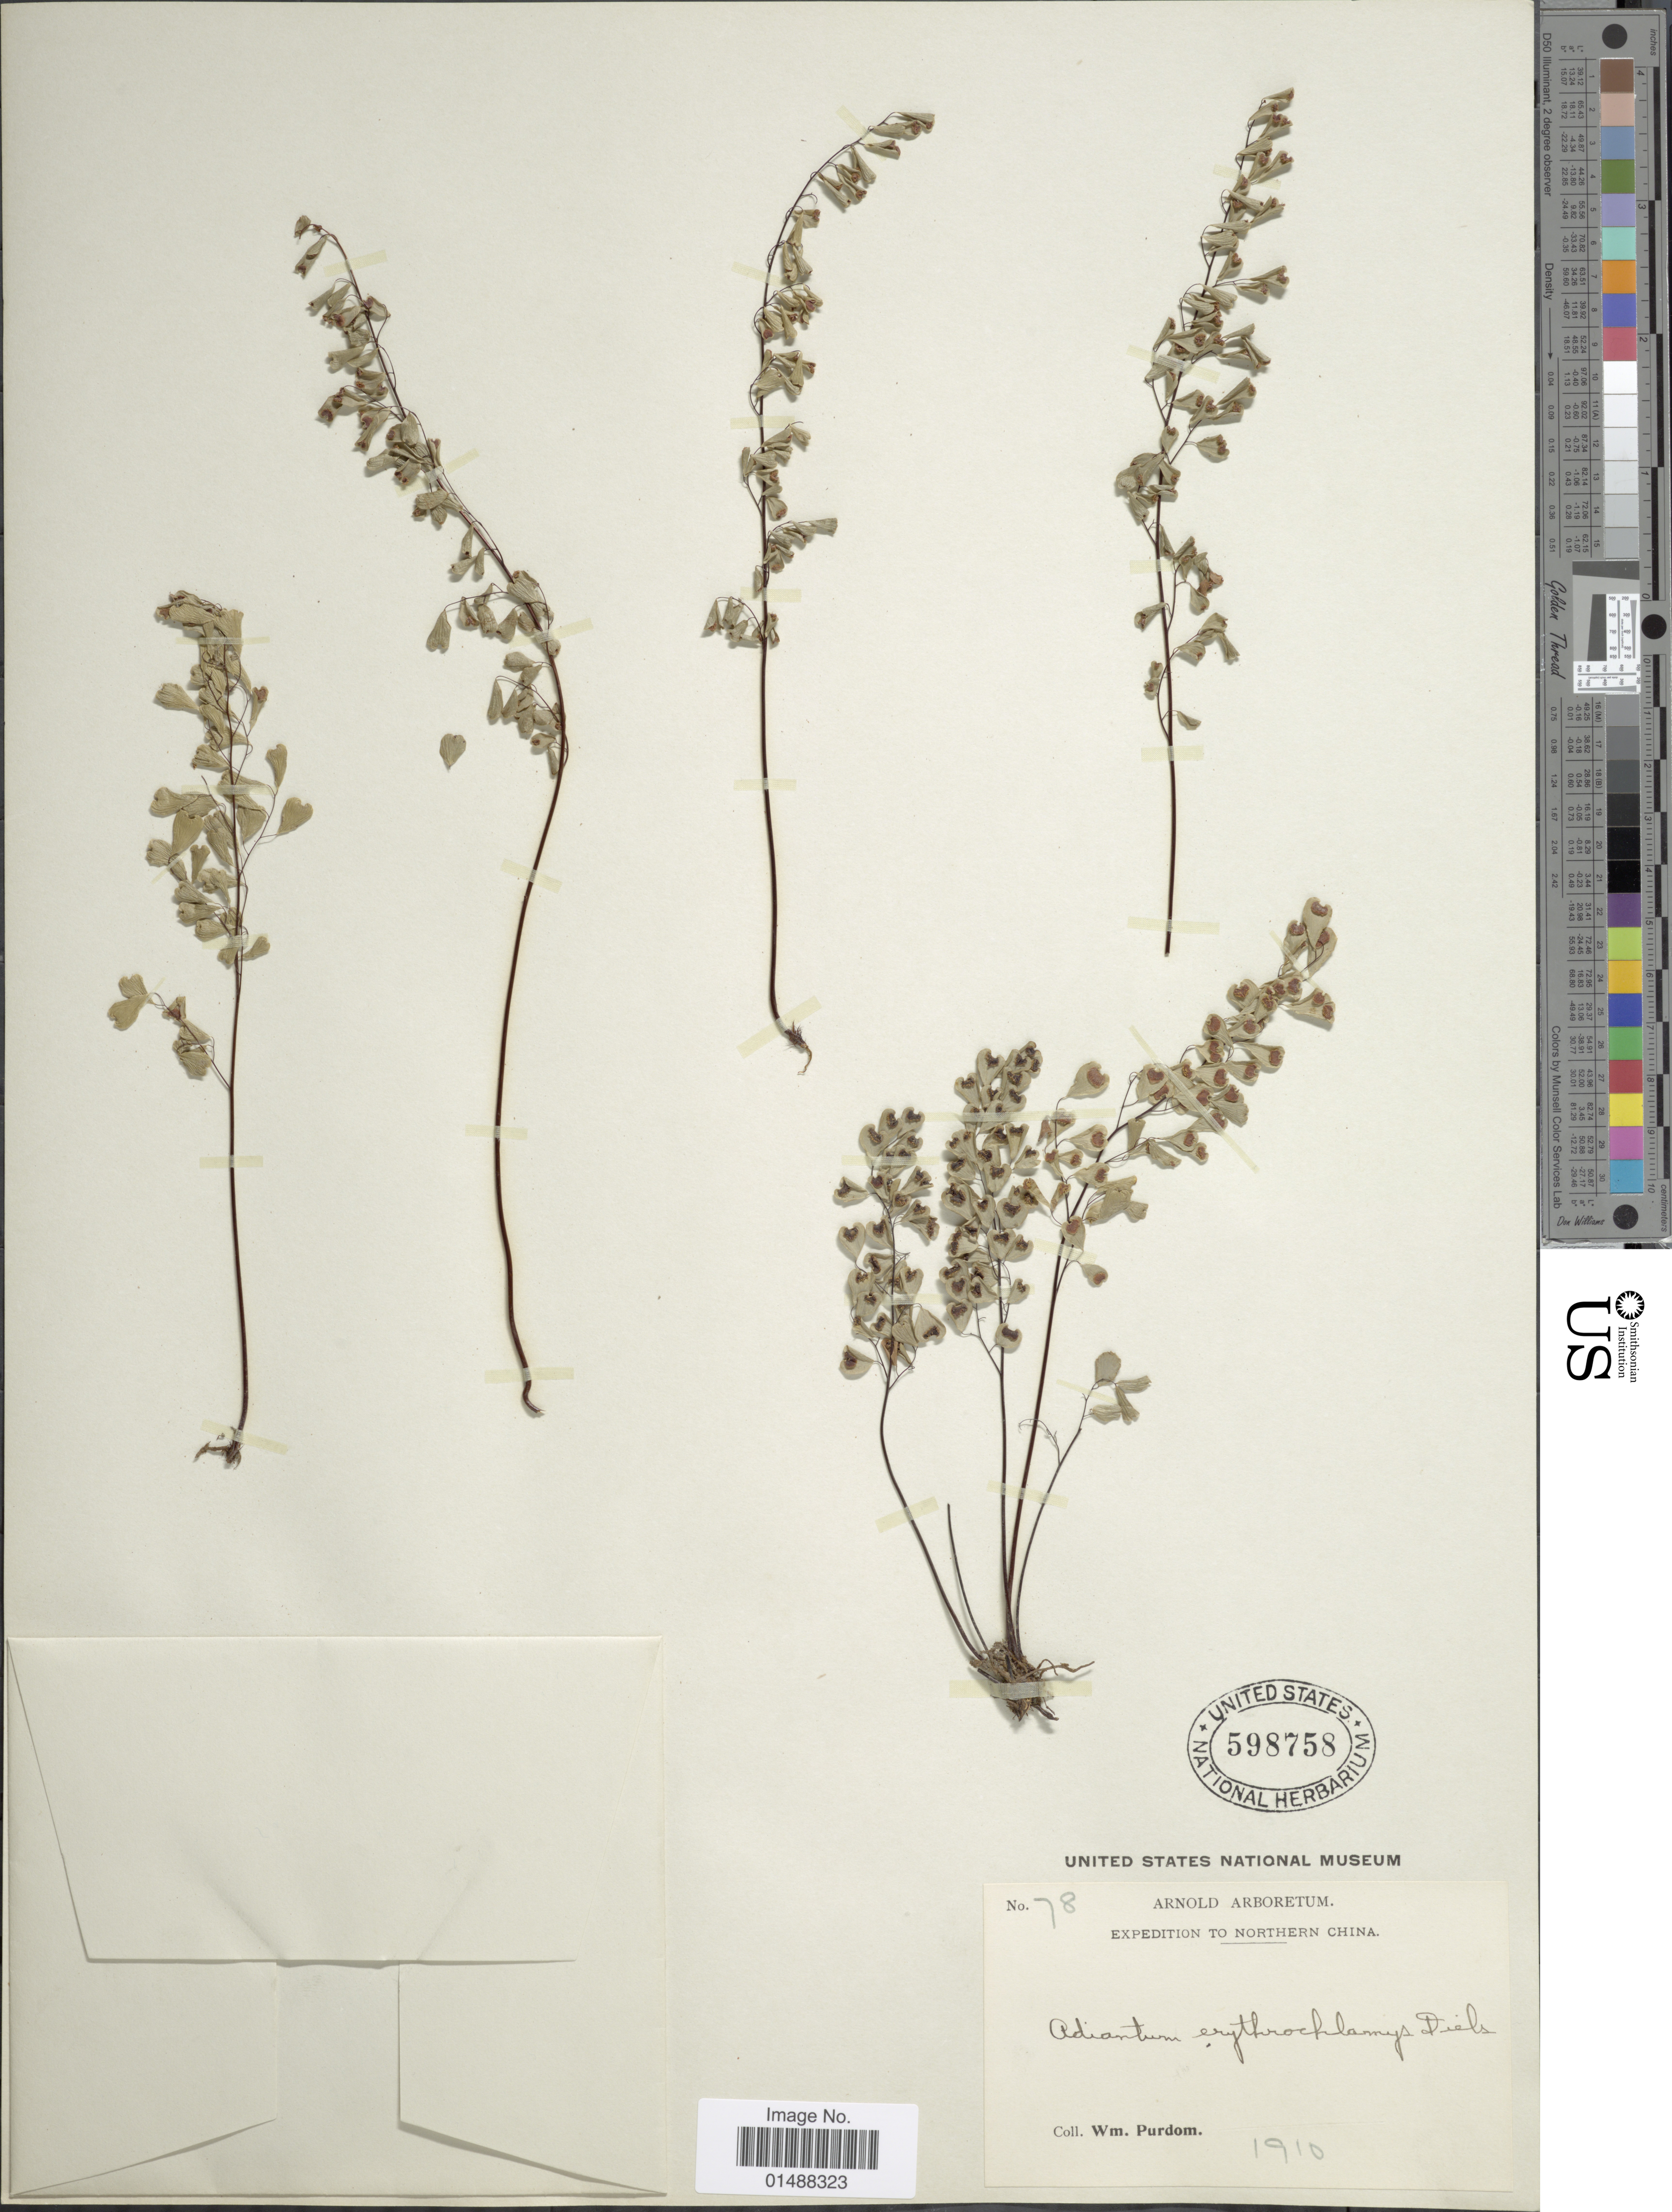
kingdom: Plantae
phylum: Tracheophyta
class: Polypodiopsida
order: Polypodiales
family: Pteridaceae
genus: Adiantum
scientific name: Adiantum erythrochlamys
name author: Diels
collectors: W. Purdom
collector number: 78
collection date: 1910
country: China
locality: Northern China.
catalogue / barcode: US 598758